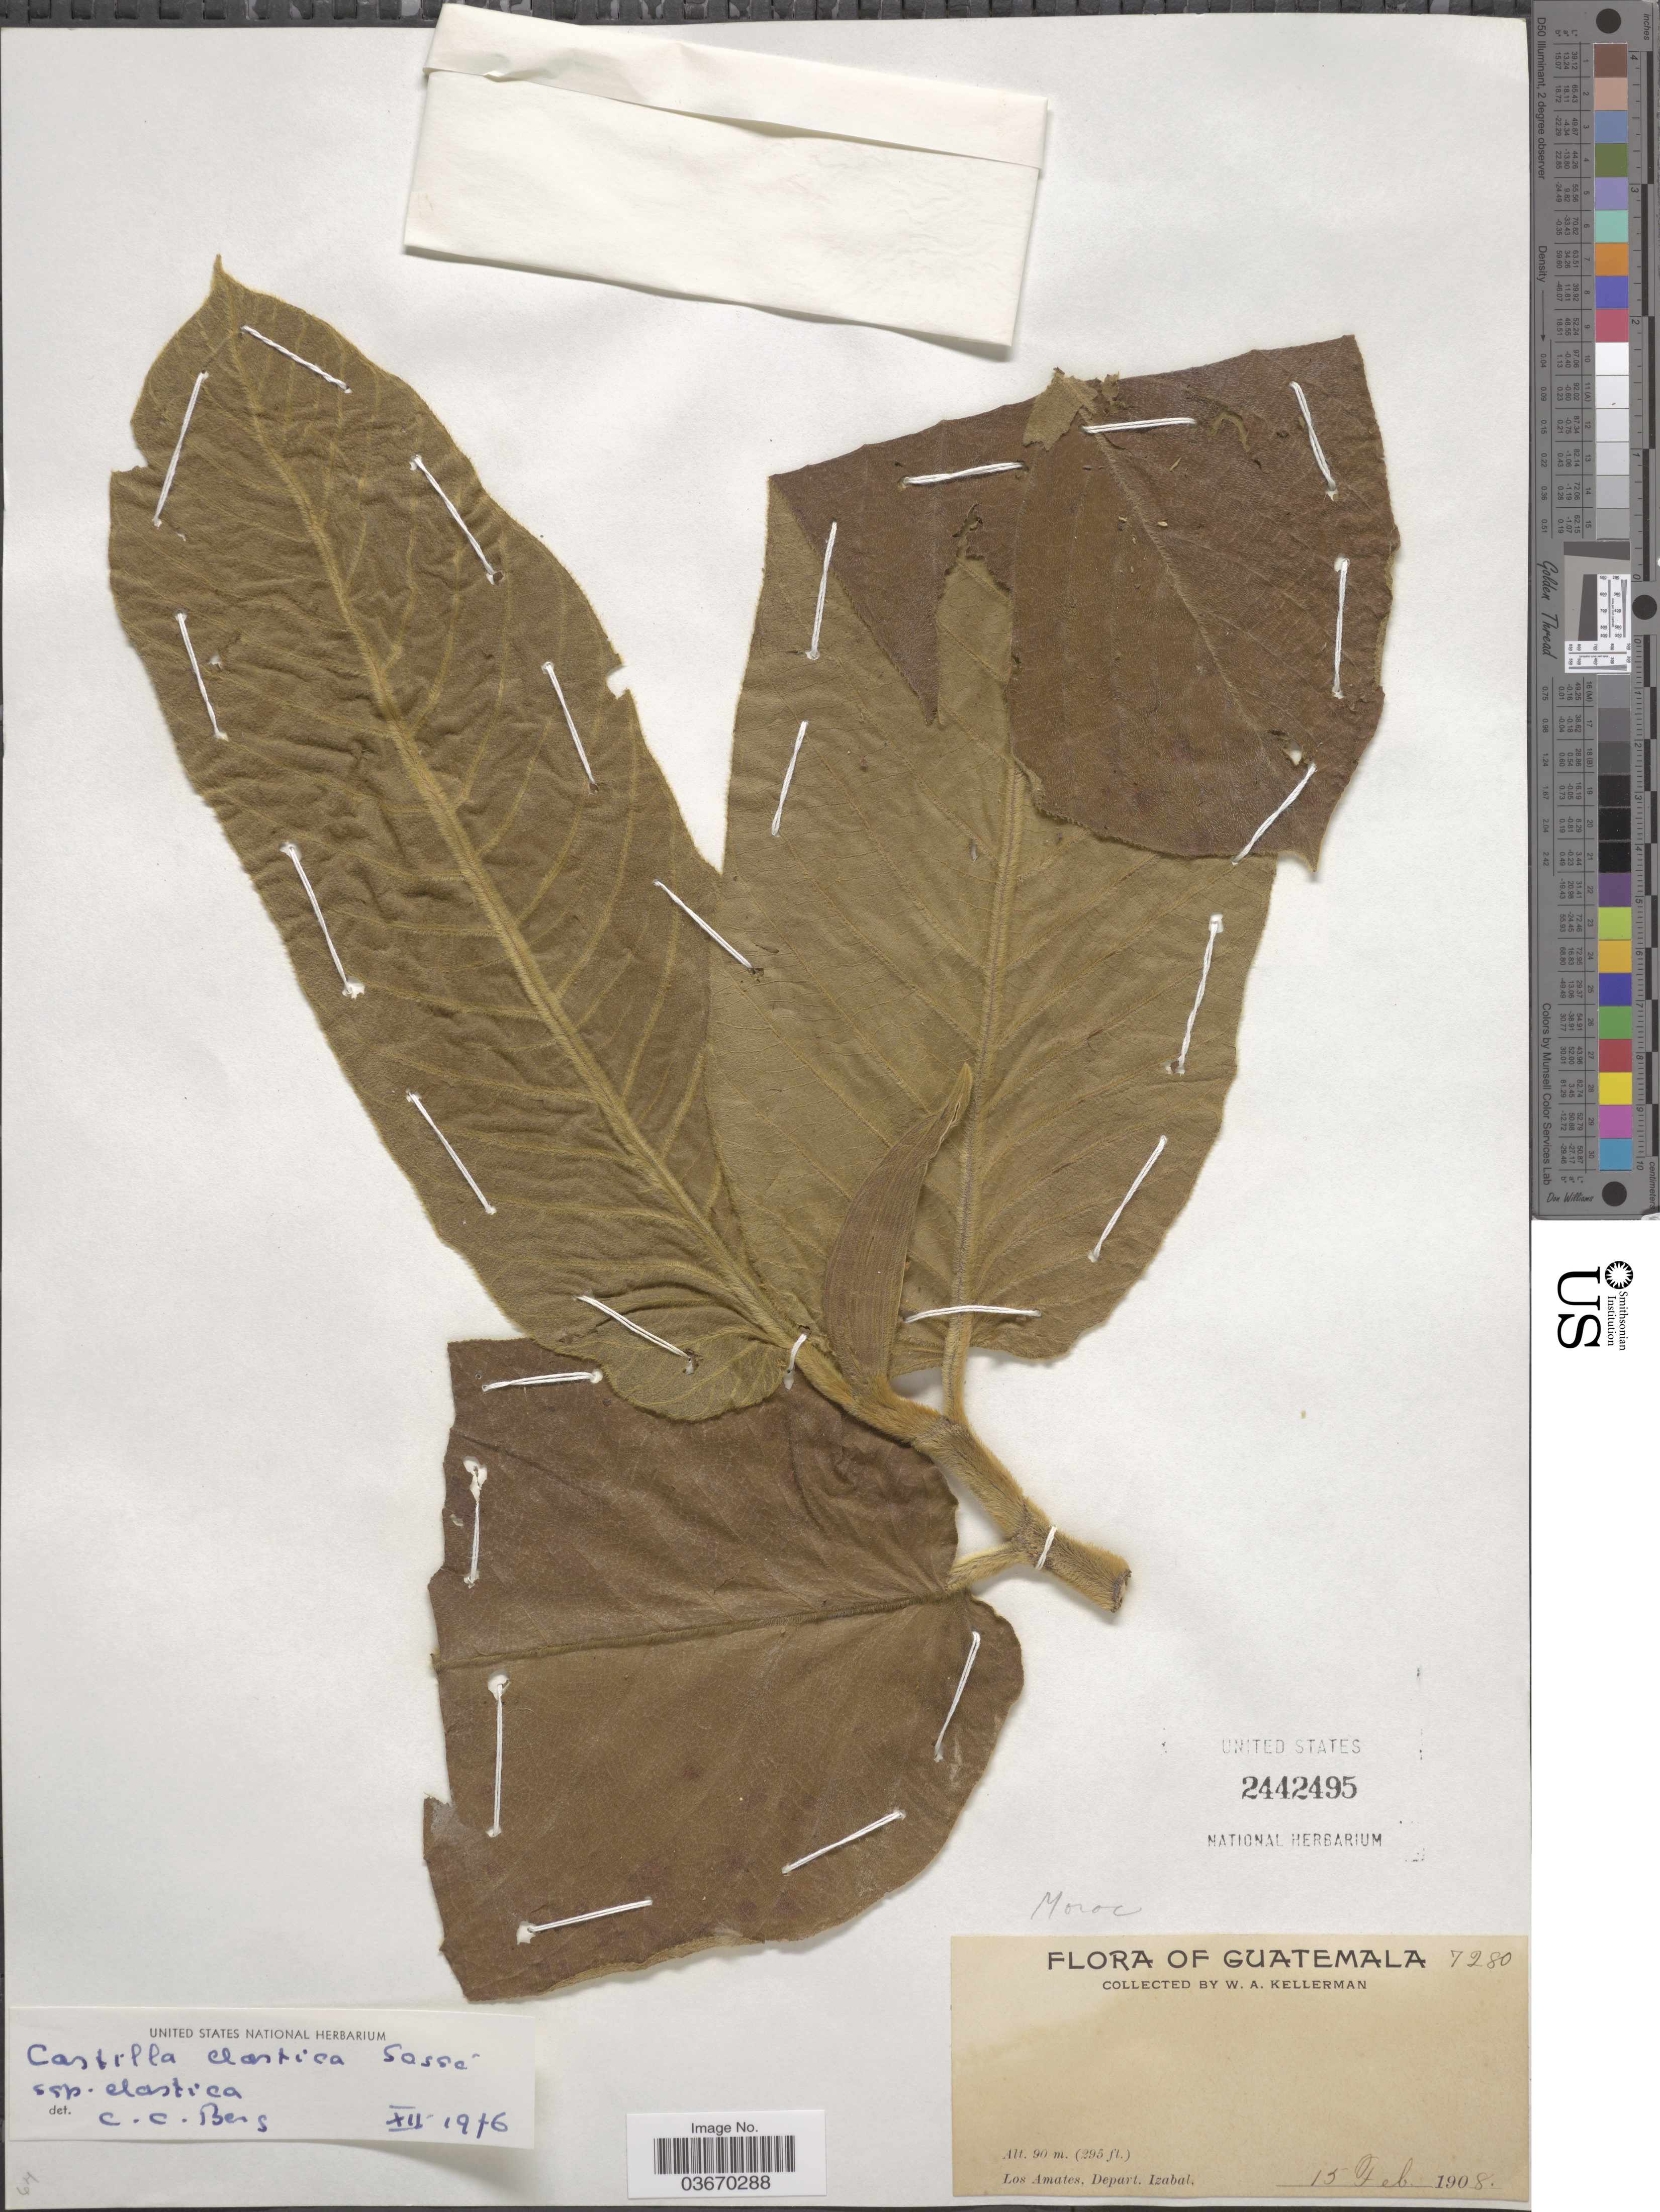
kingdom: Plantae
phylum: Tracheophyta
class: Magnoliopsida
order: Rosales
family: Moraceae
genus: Castilla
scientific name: Castilla elastica subsp. elastica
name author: Sessé ex Cerv.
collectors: W. Kellerman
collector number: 7280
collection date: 1908-02-15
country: Guatemala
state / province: Izabal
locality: Los Amates, Depart. Izabal.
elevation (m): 90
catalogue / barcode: US 2442495